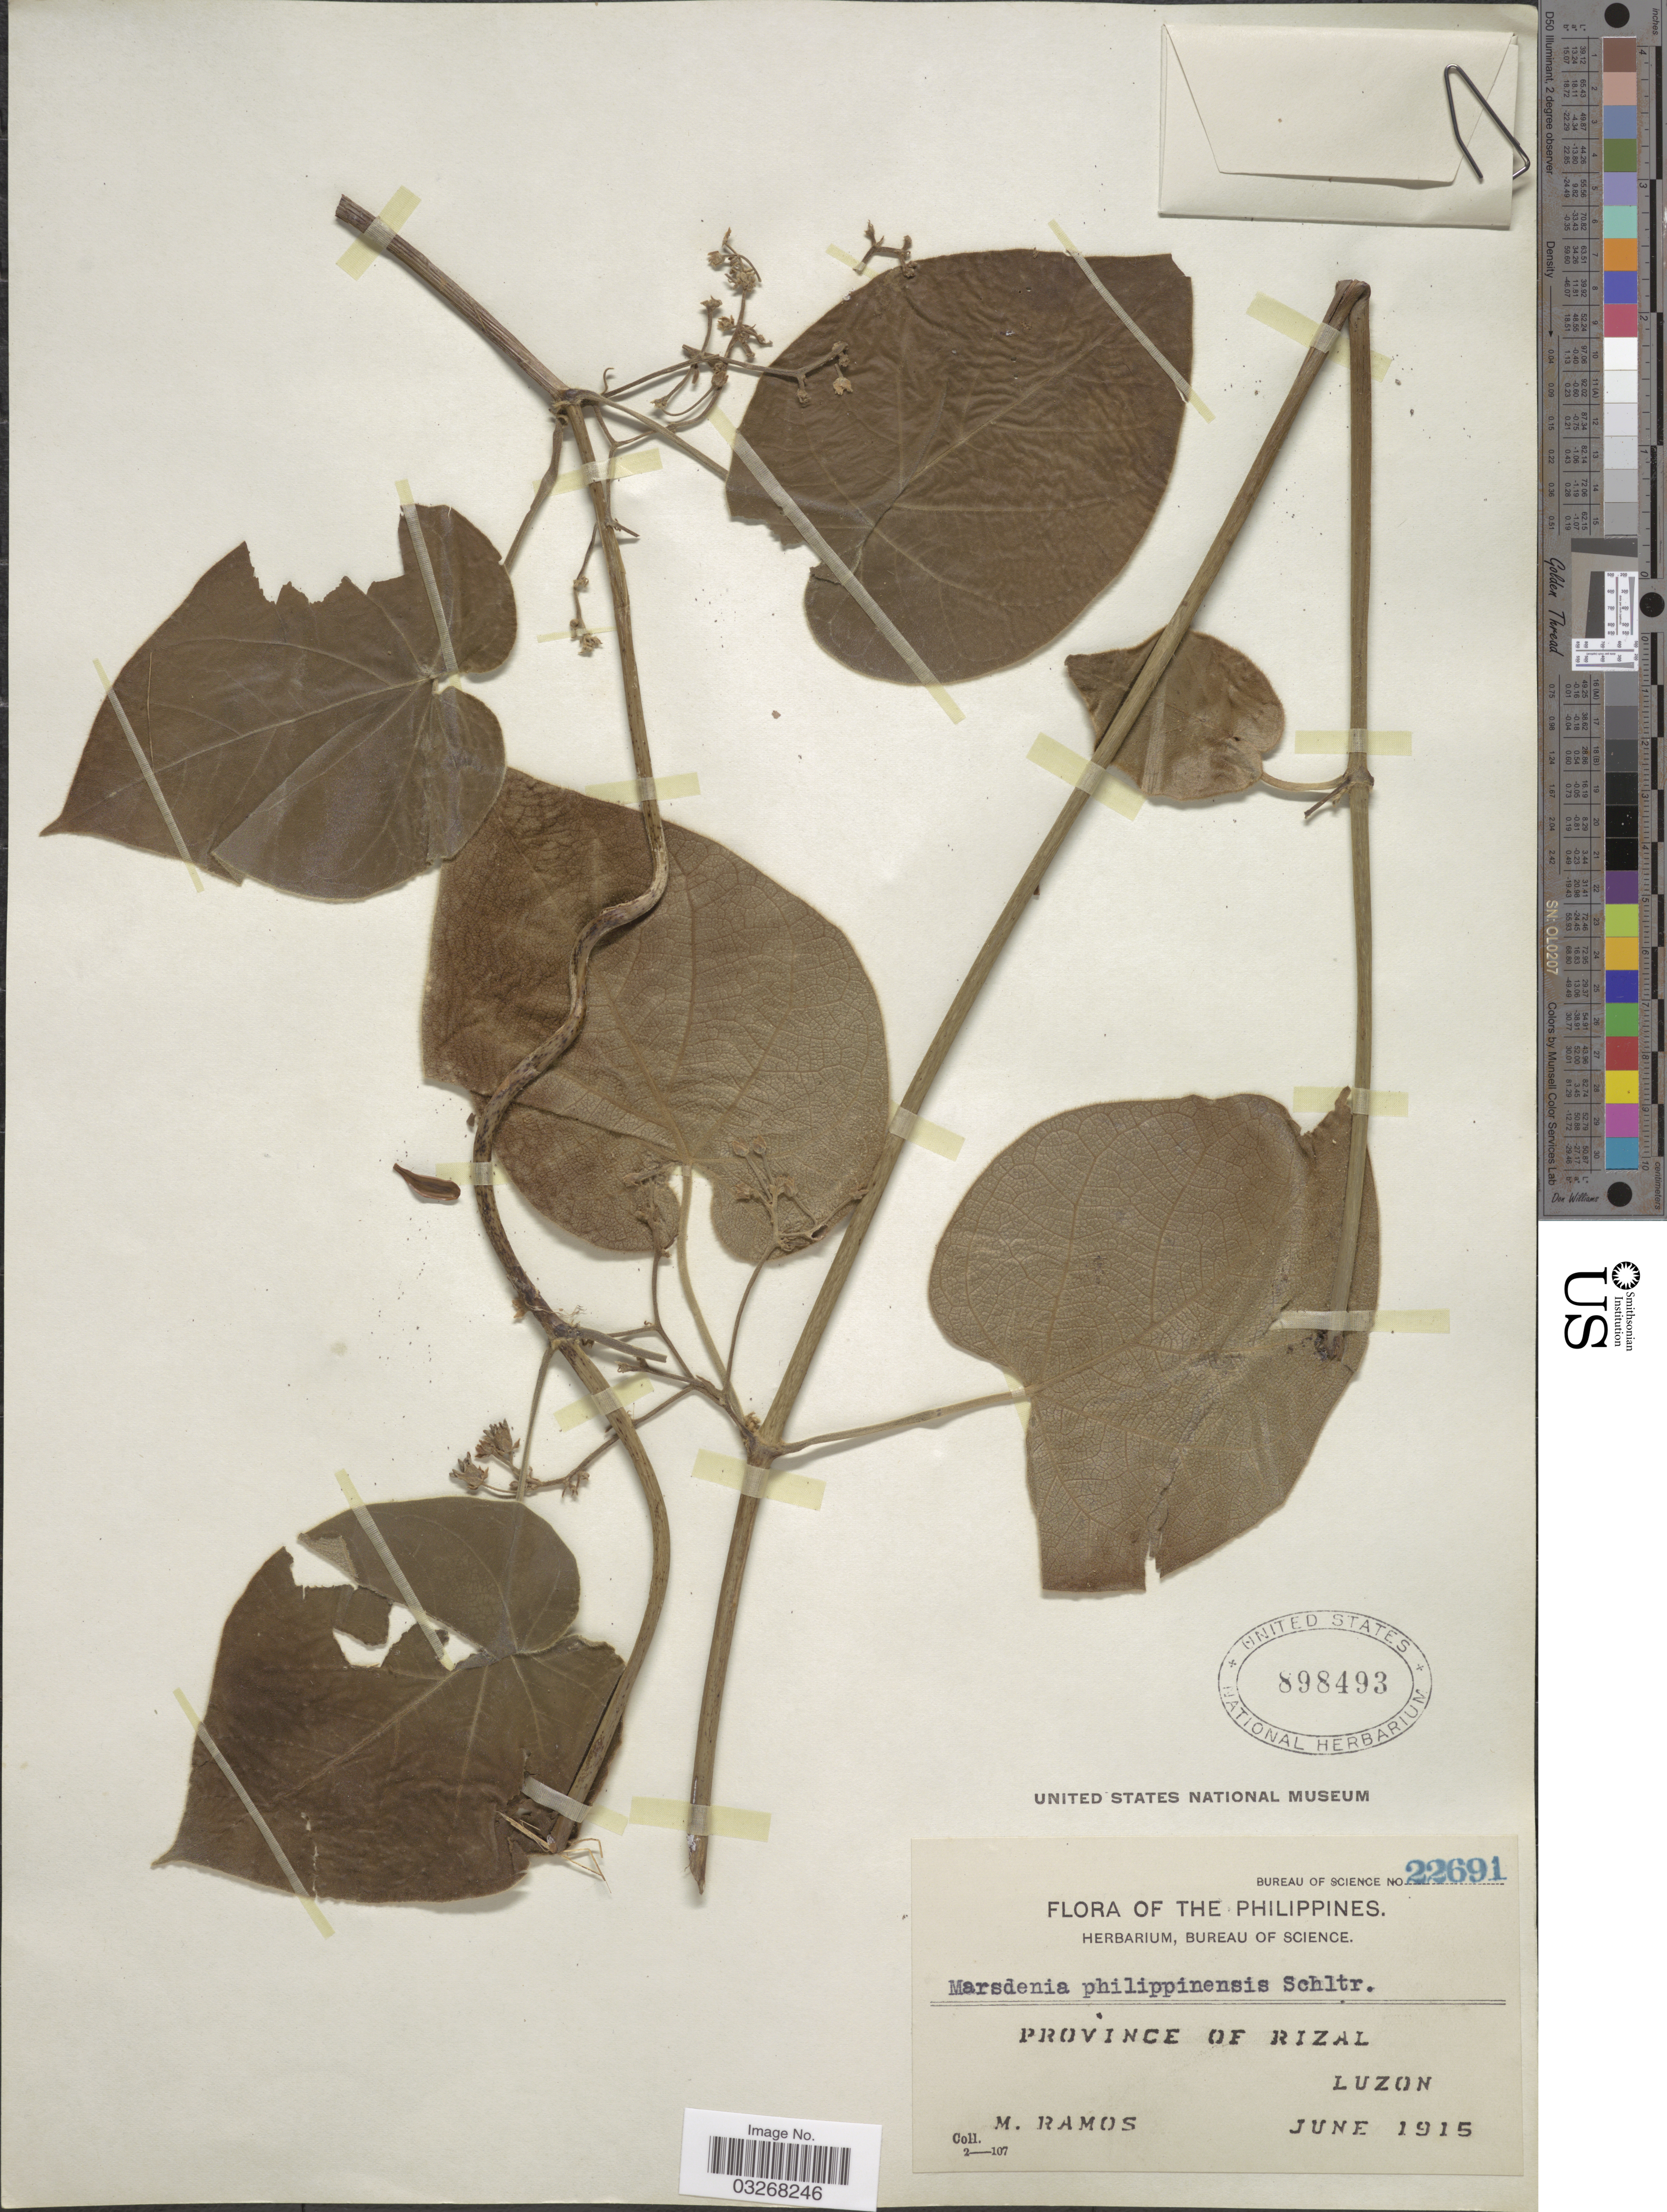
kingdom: Plantae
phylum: Tracheophyta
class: Magnoliopsida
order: Gentianales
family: Apocynaceae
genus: Marsdenia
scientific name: Marsdenia philippinensis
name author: Schltr.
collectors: M. Ramos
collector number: Bureau of Science 226914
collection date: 1915-06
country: Philippines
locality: Province of Rizal. Luzon.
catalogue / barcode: US 898493